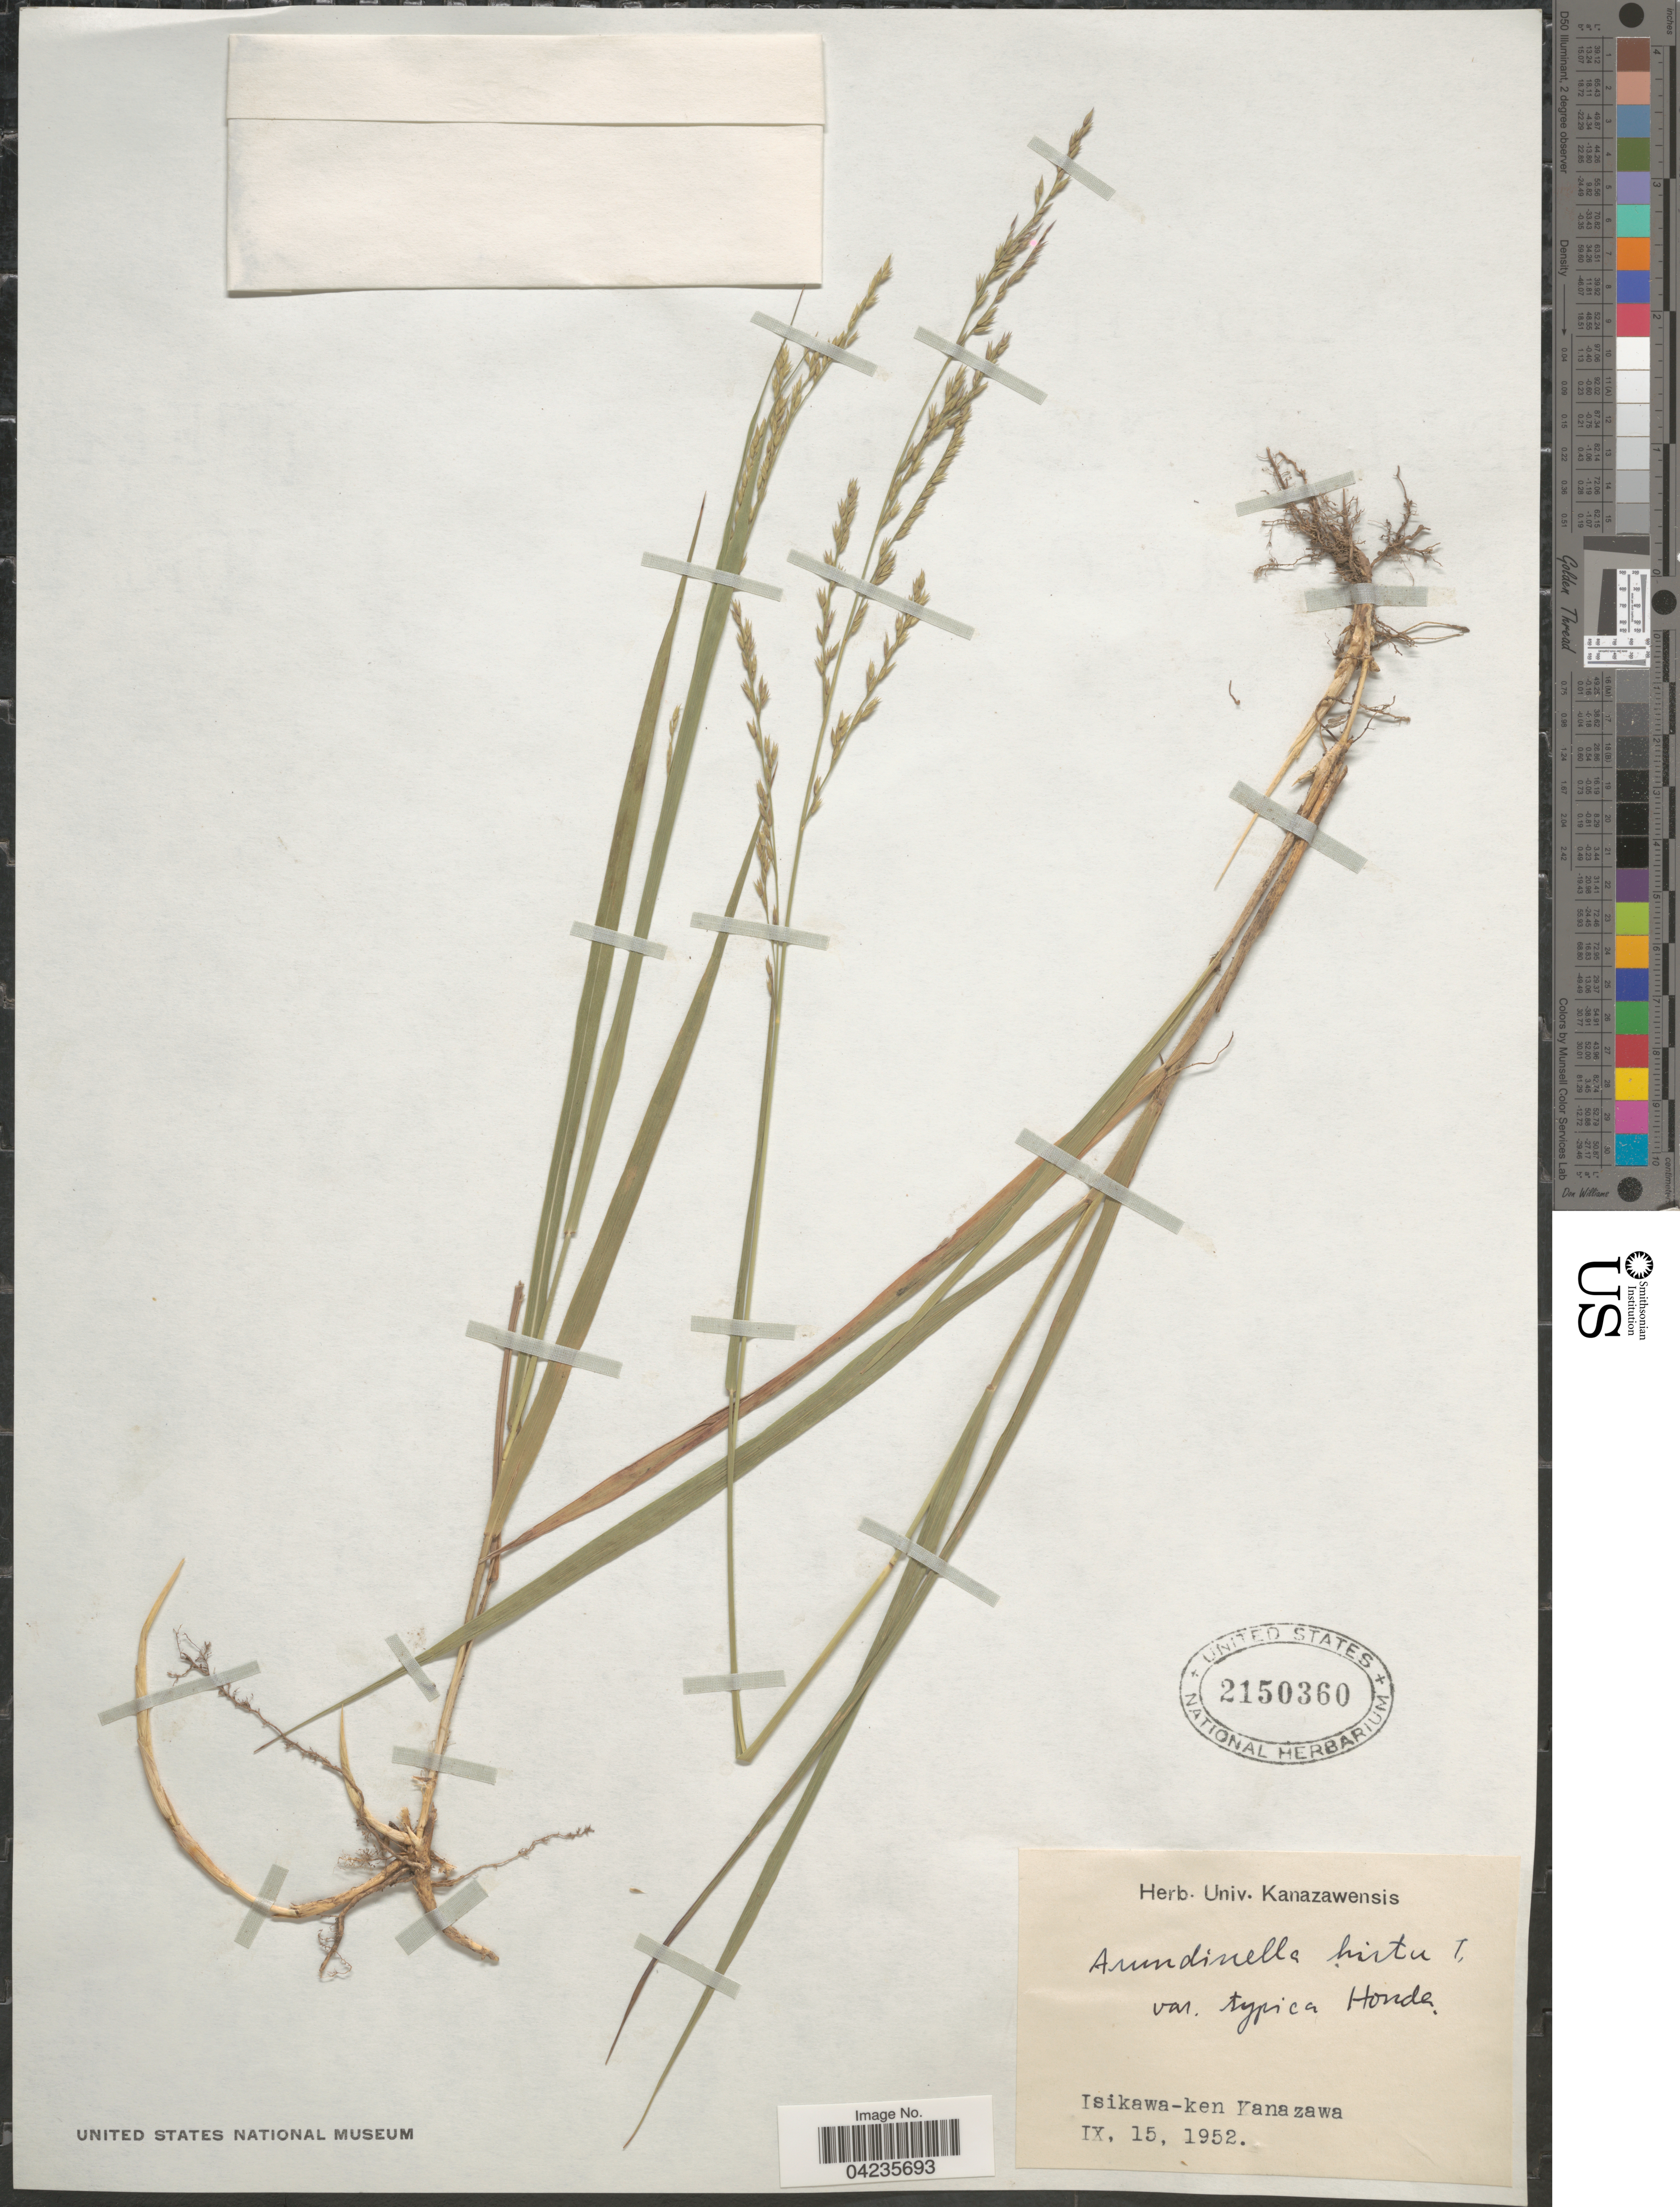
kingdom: Plantae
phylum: Tracheophyta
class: Liliopsida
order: Poales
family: Poaceae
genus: Arundinella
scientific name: Arundinella hirta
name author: (Thunb.) Tanaka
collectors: Ex Herb. Univ. Kanazawensis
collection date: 1952-09-15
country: Japan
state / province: Isikawa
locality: Isikawa-ken. Yanazawa.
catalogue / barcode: US 2150360